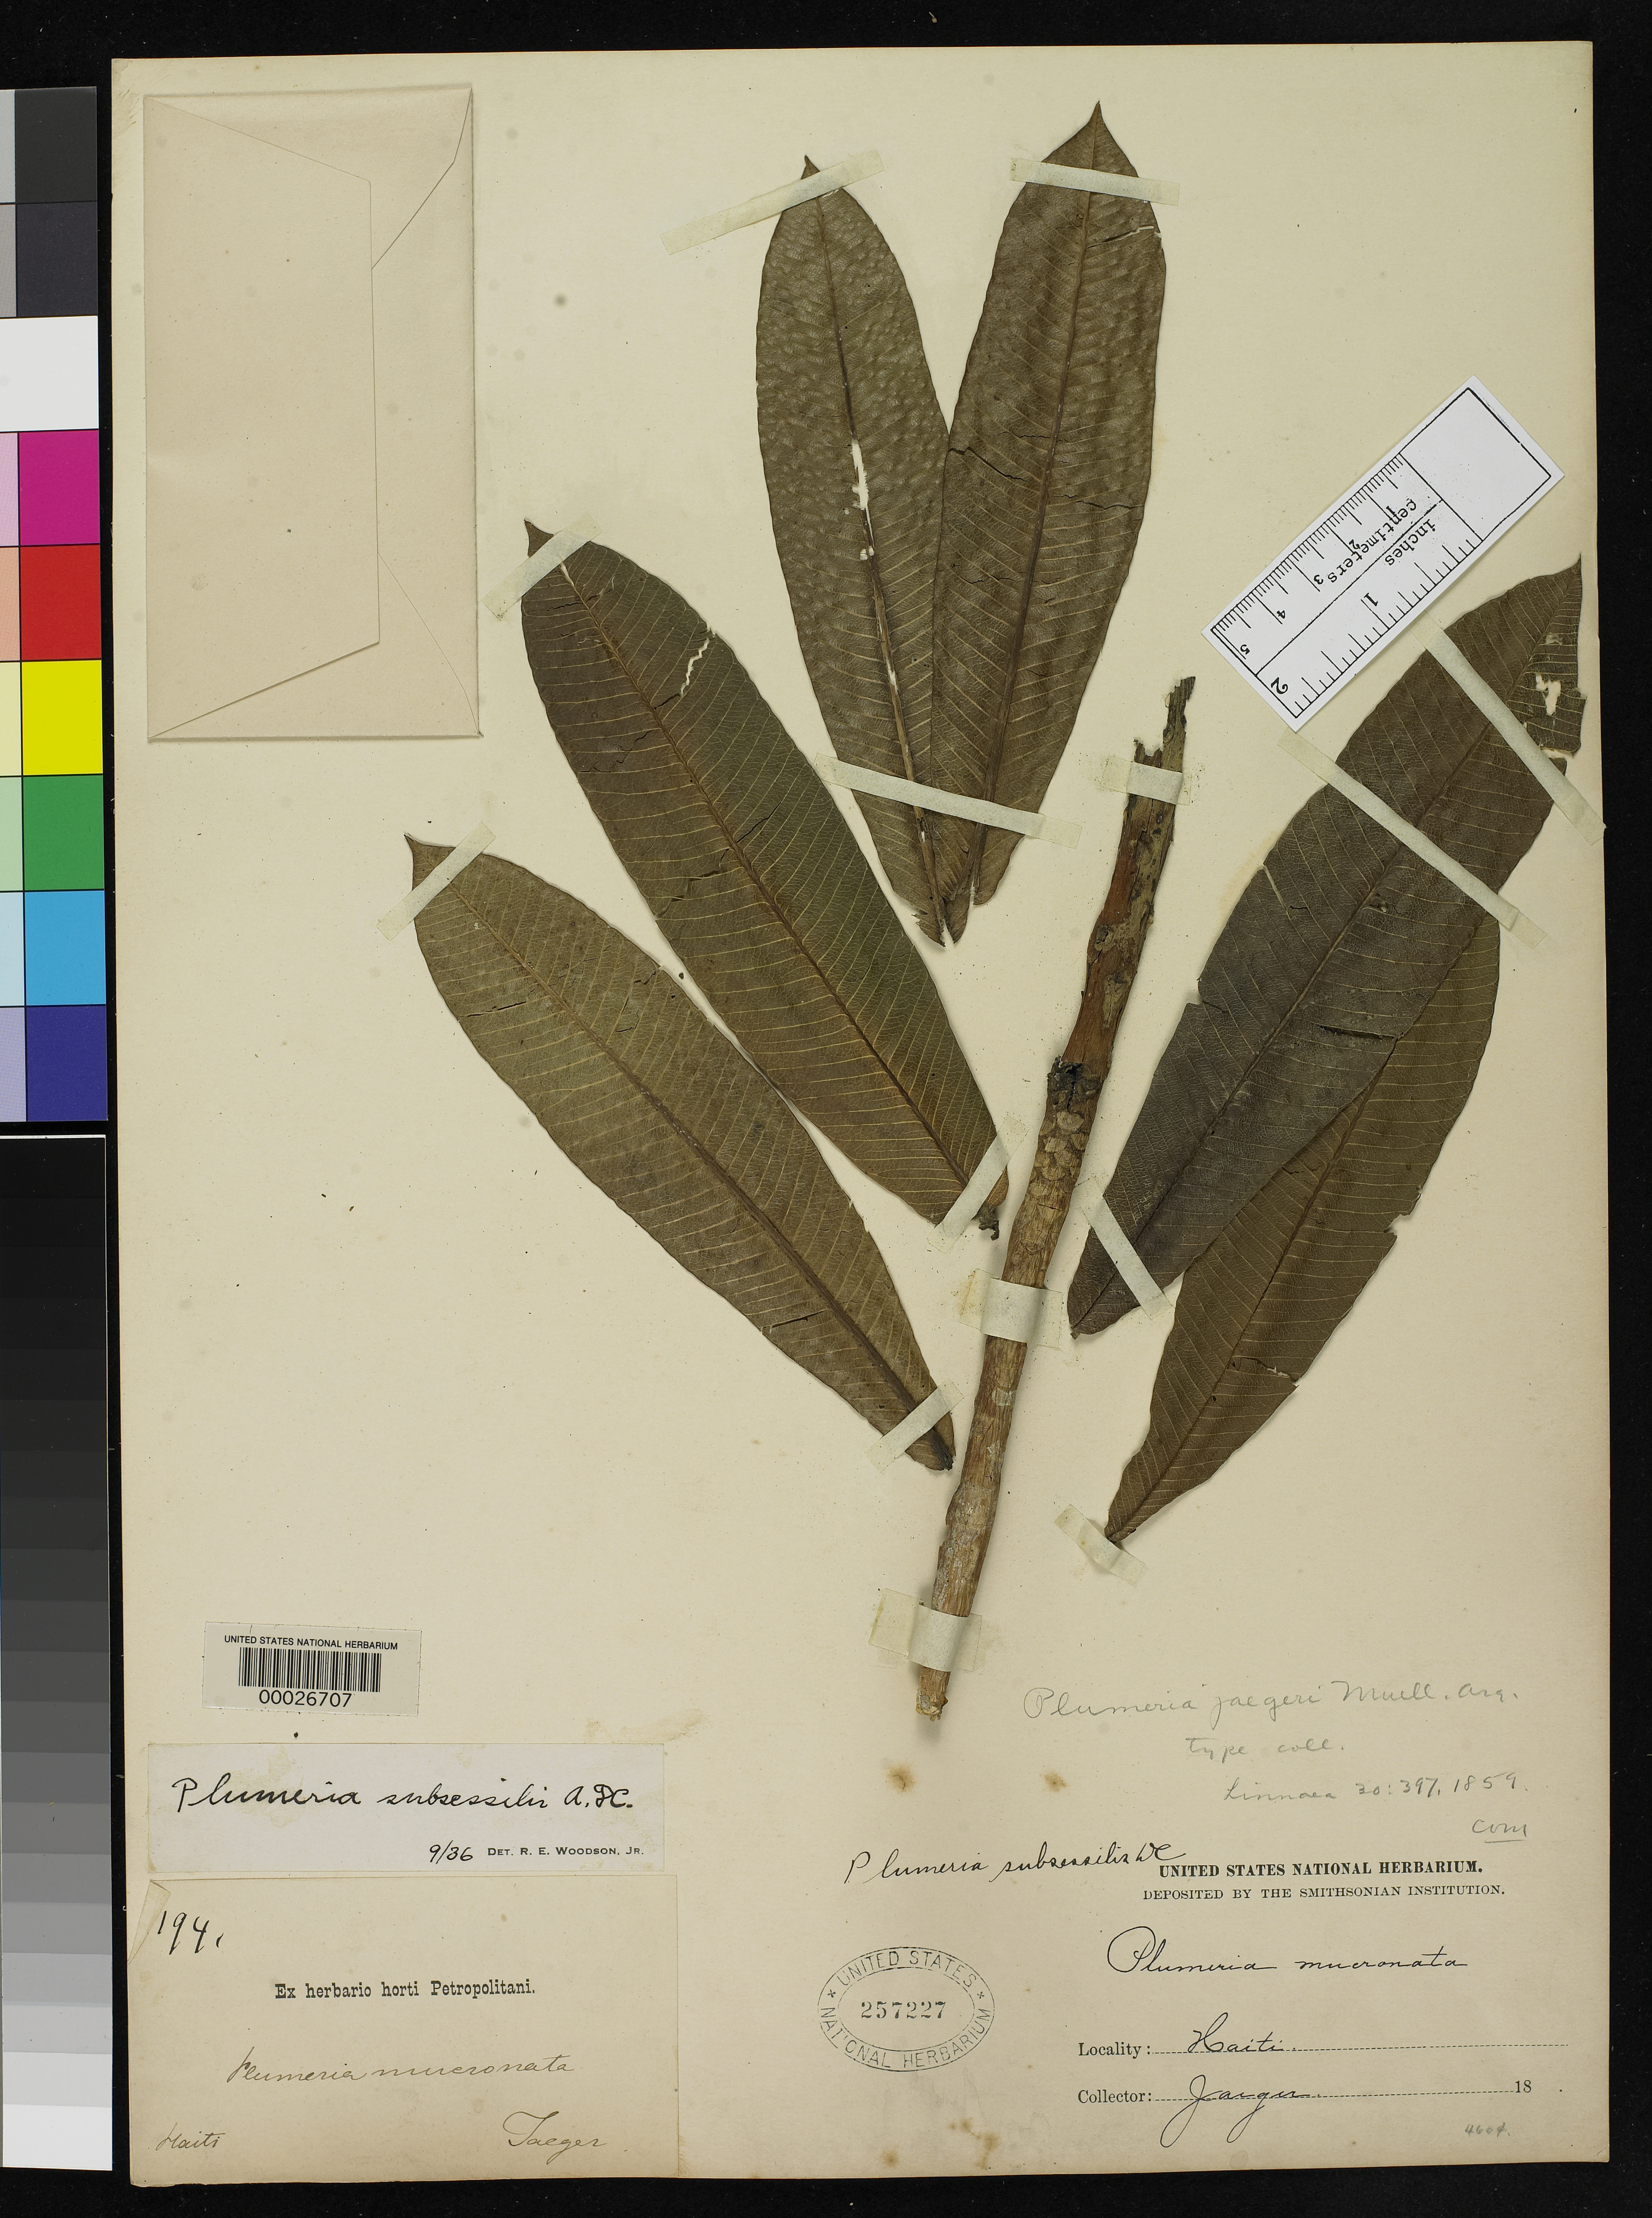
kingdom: Plantae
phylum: Tracheophyta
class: Magnoliopsida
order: Gentianales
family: Apocynaceae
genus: Plumeria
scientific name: Plumeria jaegeri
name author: Müll. Arg.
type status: Isotype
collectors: E. Jaeger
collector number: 194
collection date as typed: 18--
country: Haiti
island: Hispaniola Island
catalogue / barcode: US 257227